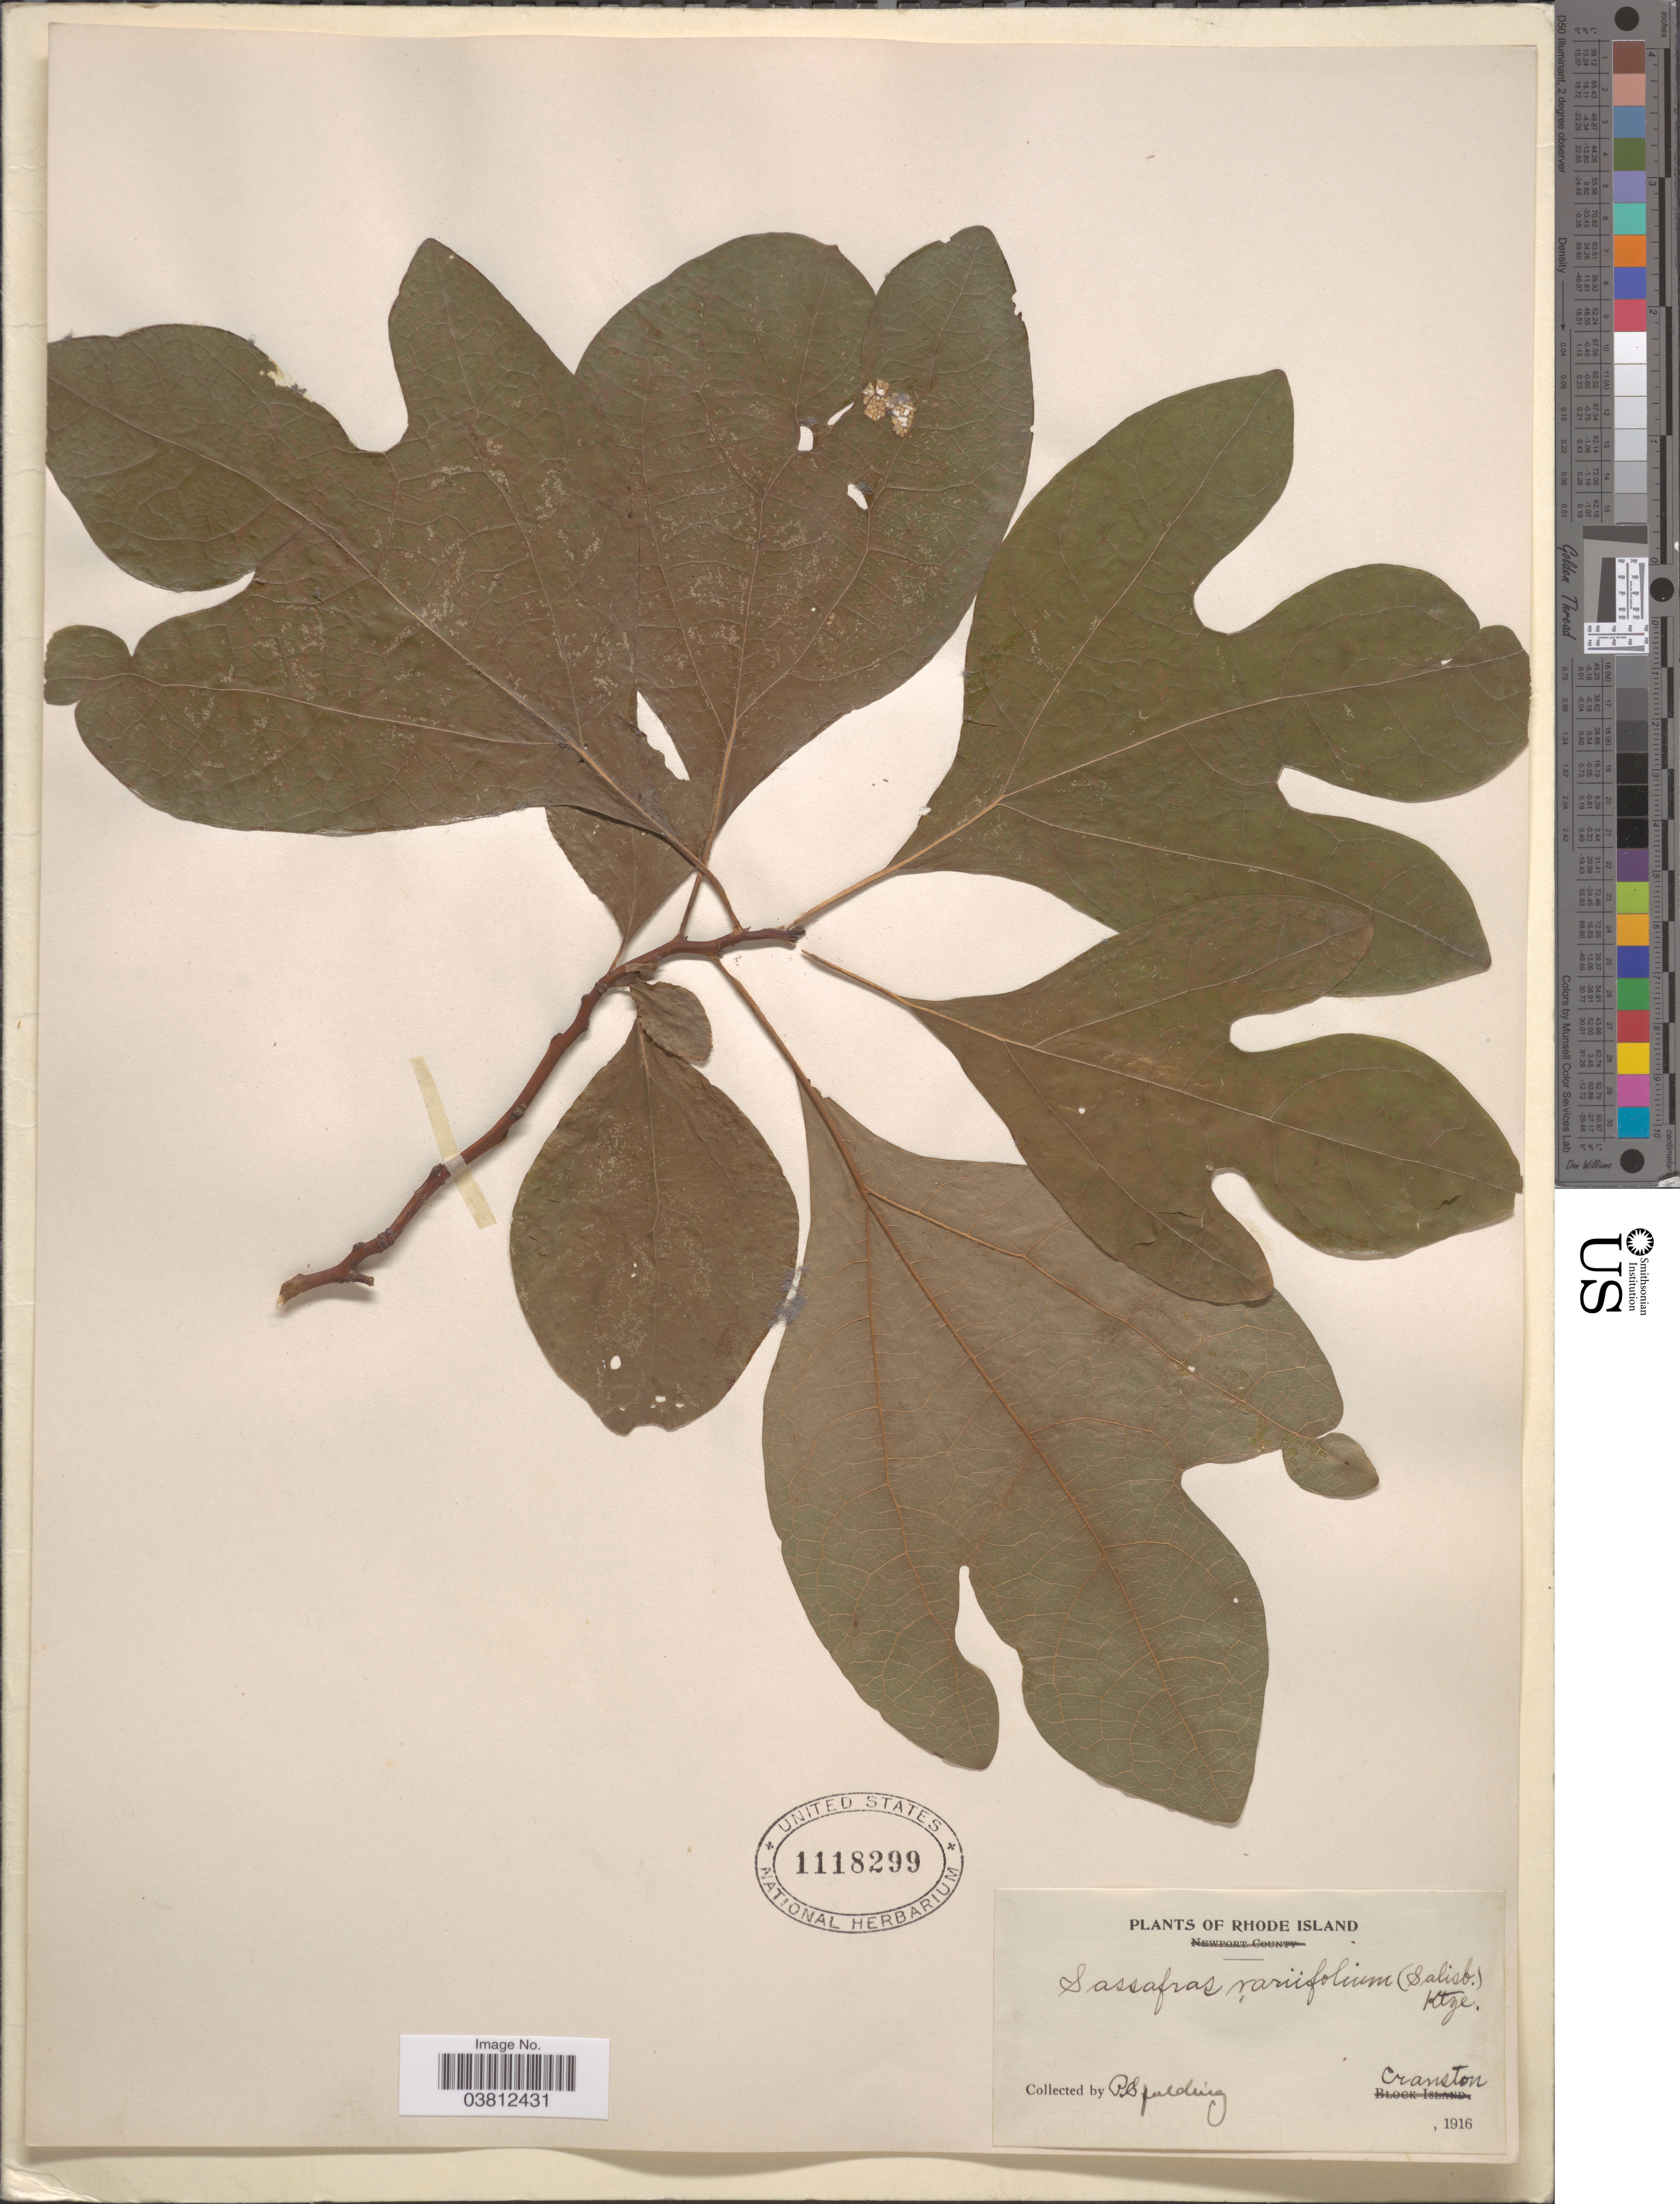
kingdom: Plantae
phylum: Tracheophyta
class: Magnoliopsida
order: Laurales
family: Lauraceae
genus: Sassafras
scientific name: Sassafras albidum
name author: (Nutt.) Nees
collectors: P. Spaulding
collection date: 1916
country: United States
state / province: Rhode Island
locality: Cranston.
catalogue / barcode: US 1118299